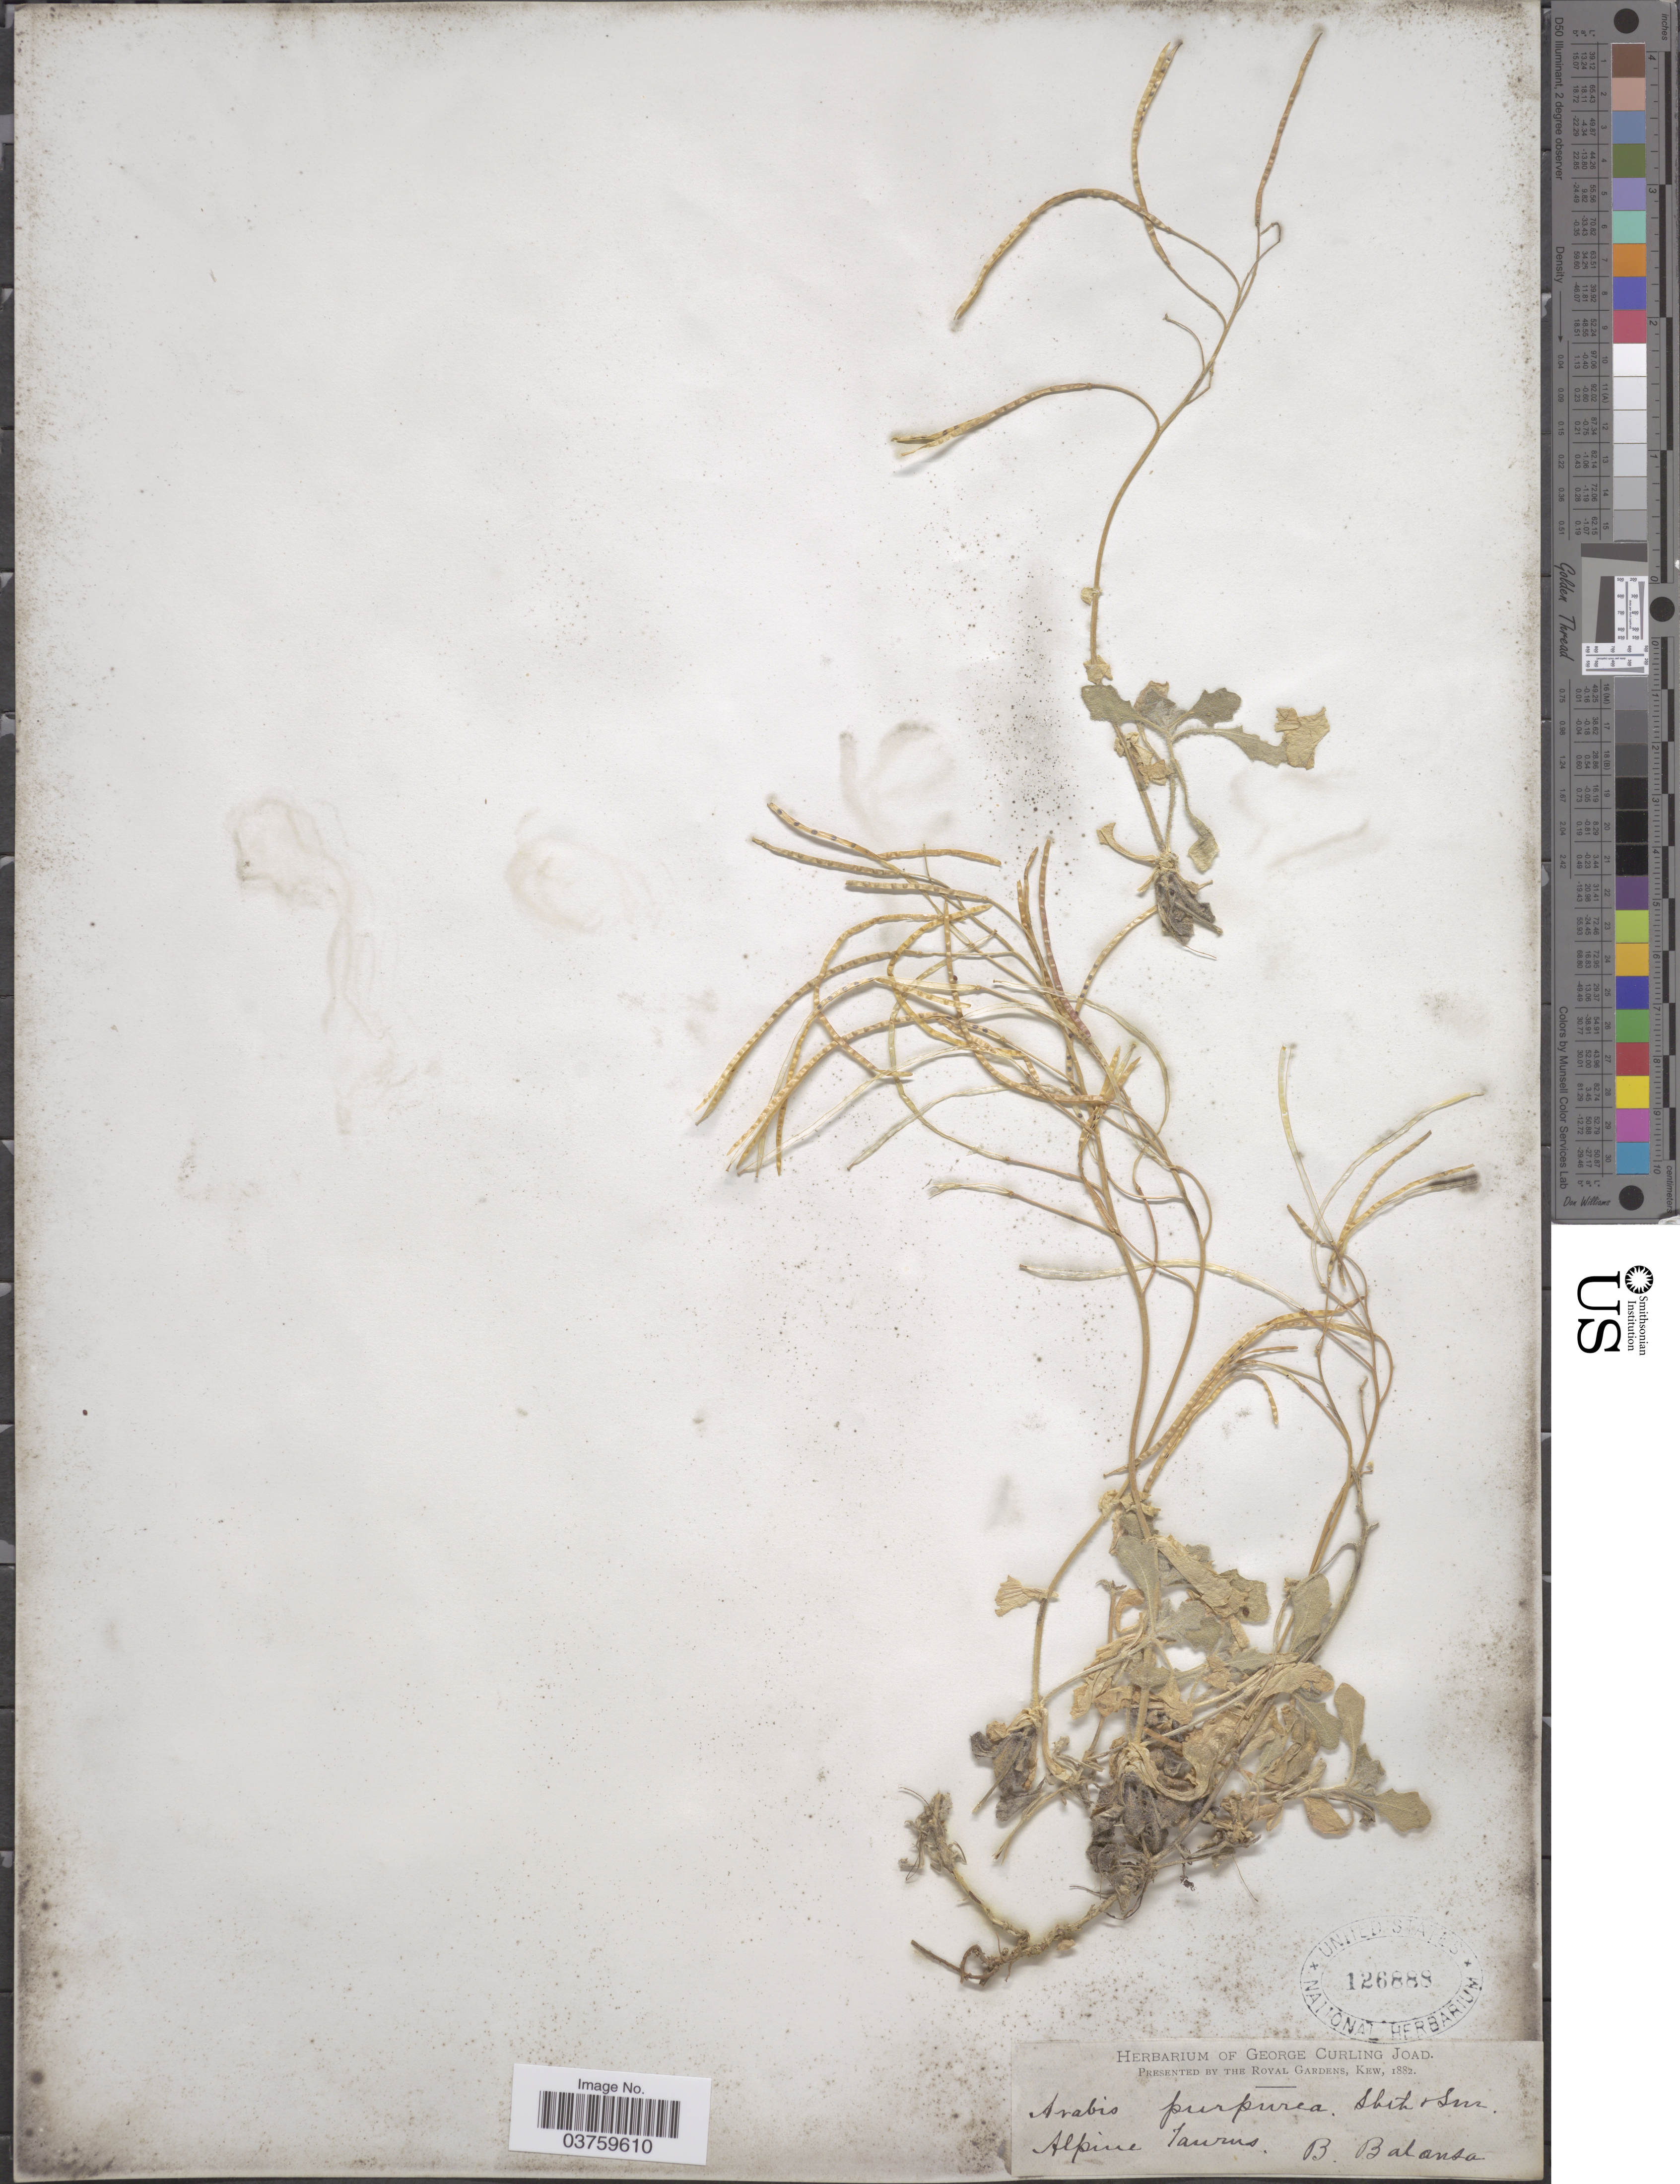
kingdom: Plantae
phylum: Tracheophyta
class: Magnoliopsida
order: Brassicales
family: Brassicaceae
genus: Arabis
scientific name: Arabis purpurea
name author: Sm.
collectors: B. Balansa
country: Turkey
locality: Alpine Taurus.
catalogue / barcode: US 126888